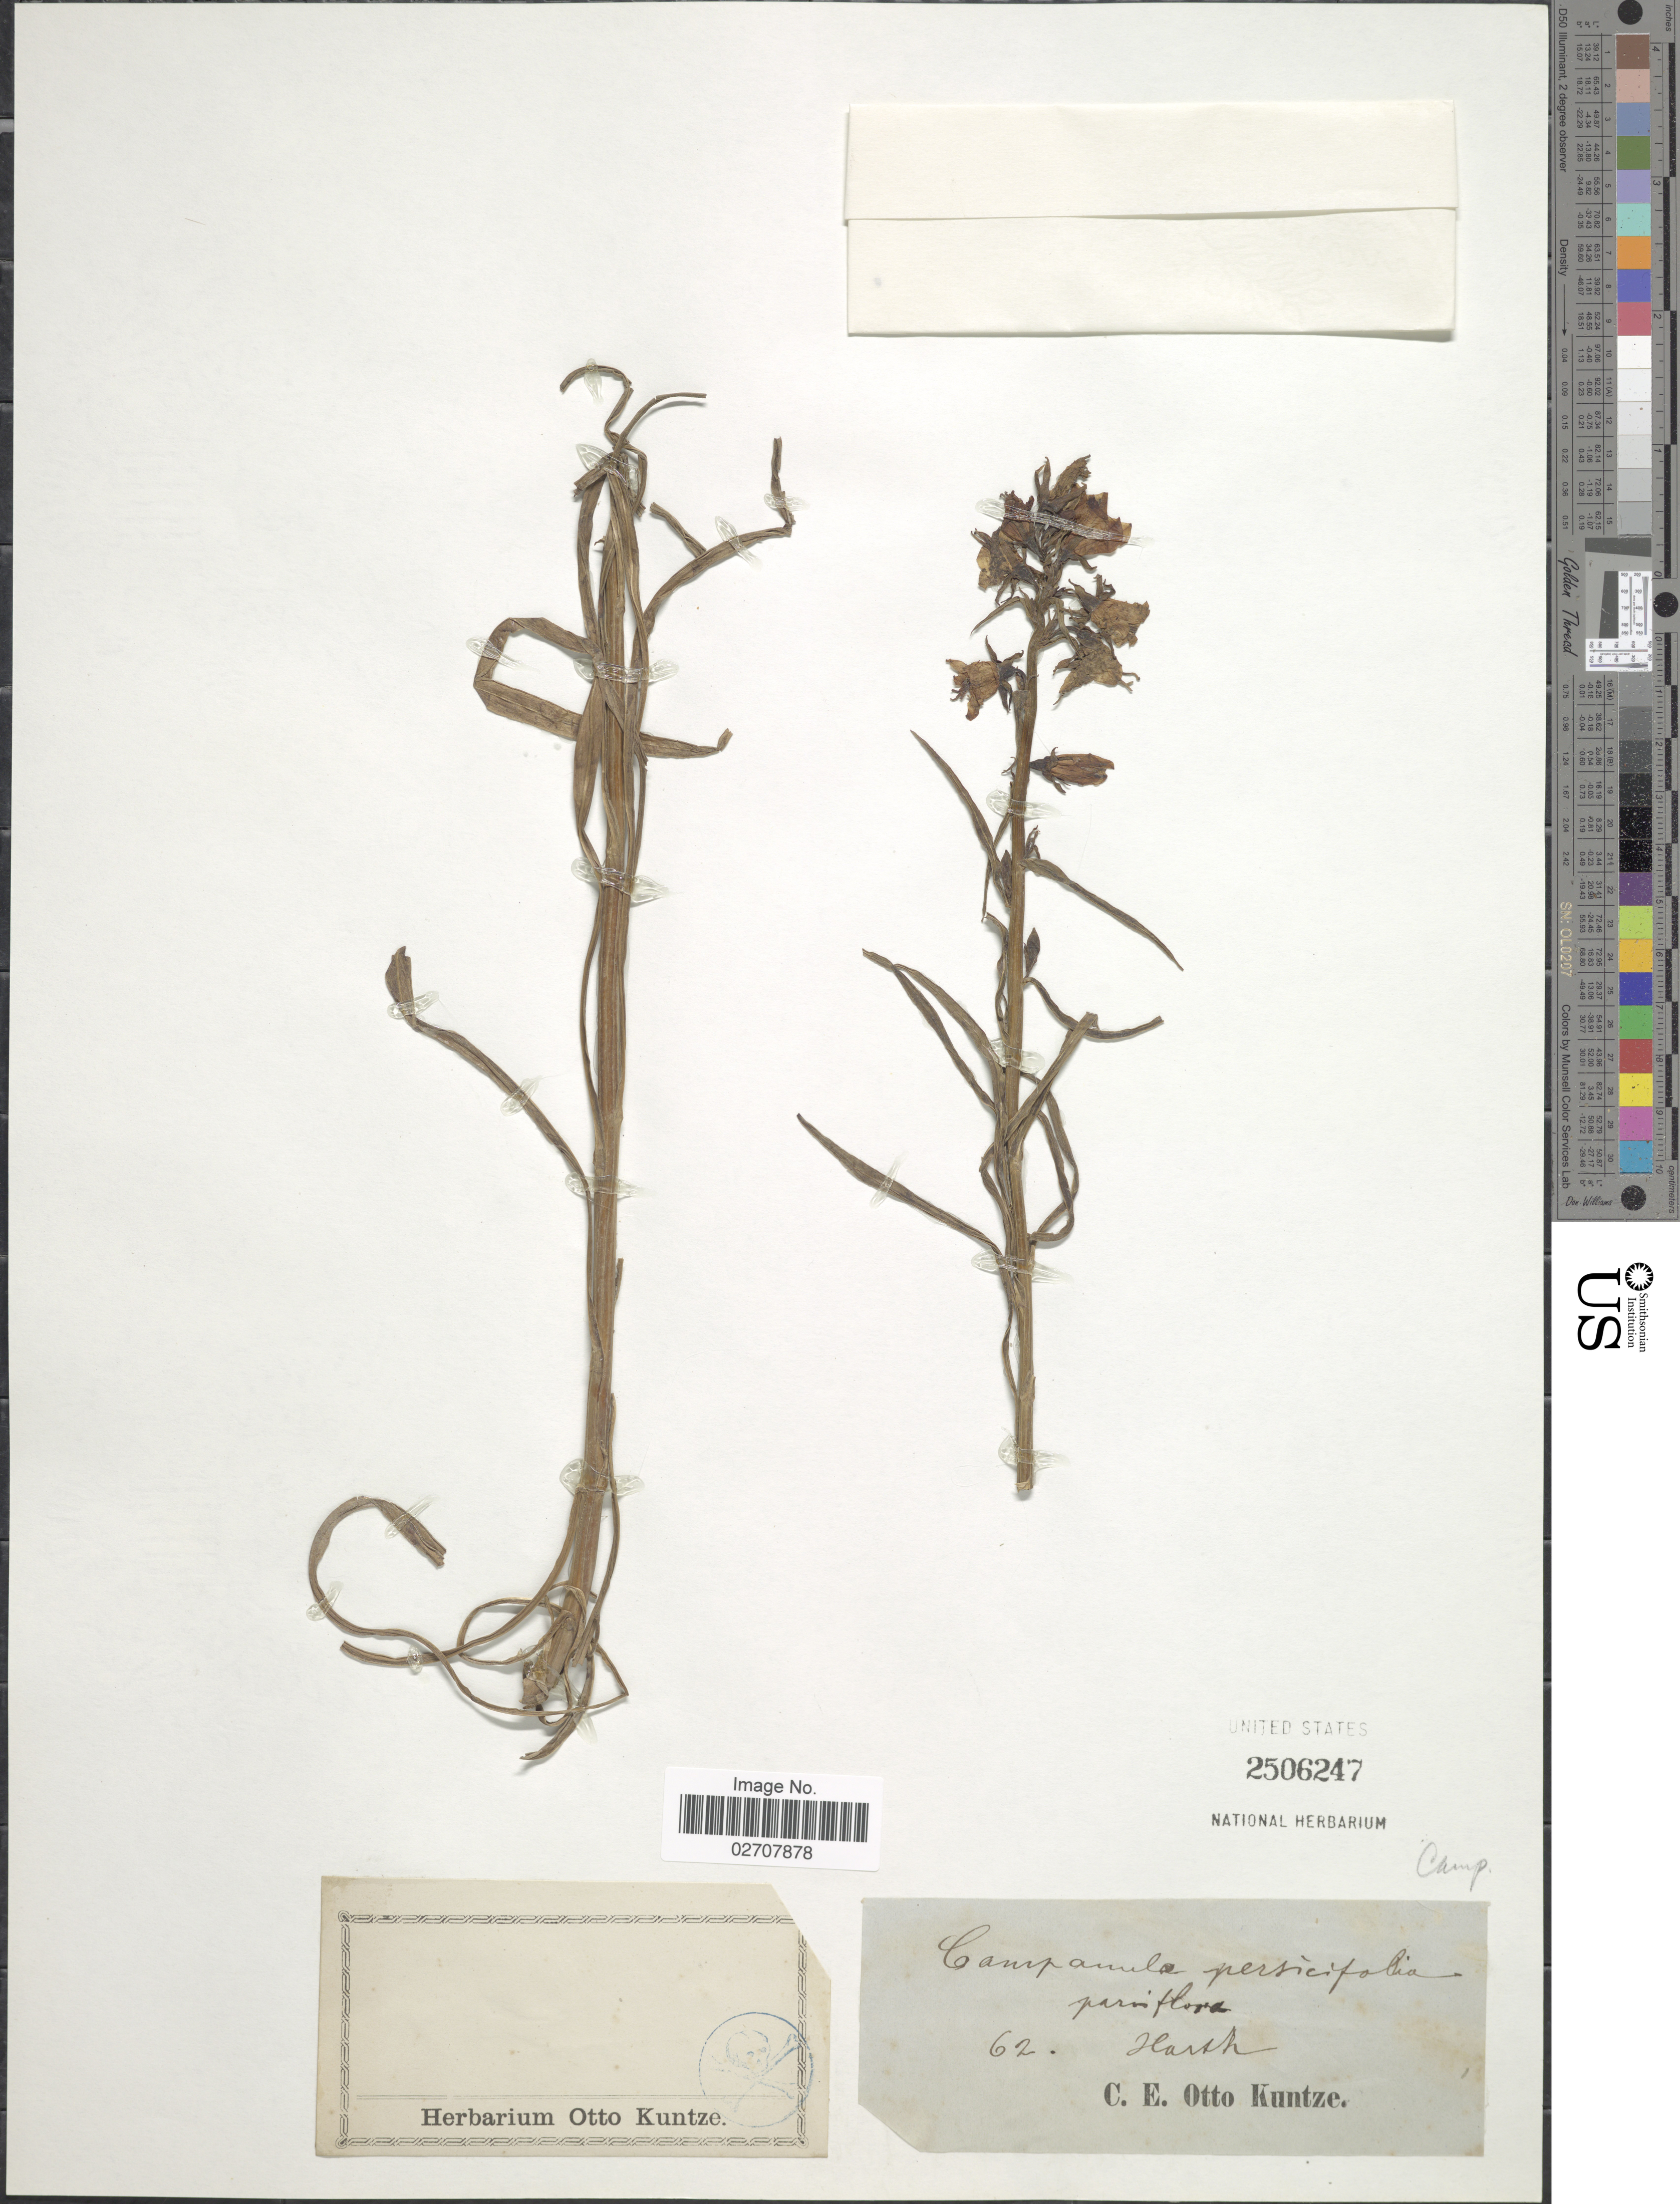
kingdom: Plantae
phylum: Tracheophyta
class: Magnoliopsida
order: Asterales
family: Campanulaceae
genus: Campanula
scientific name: Campanula persicifolia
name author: L.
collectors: C.E.O. Kuntze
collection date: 1862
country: Germany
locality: Harth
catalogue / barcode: US 2506247